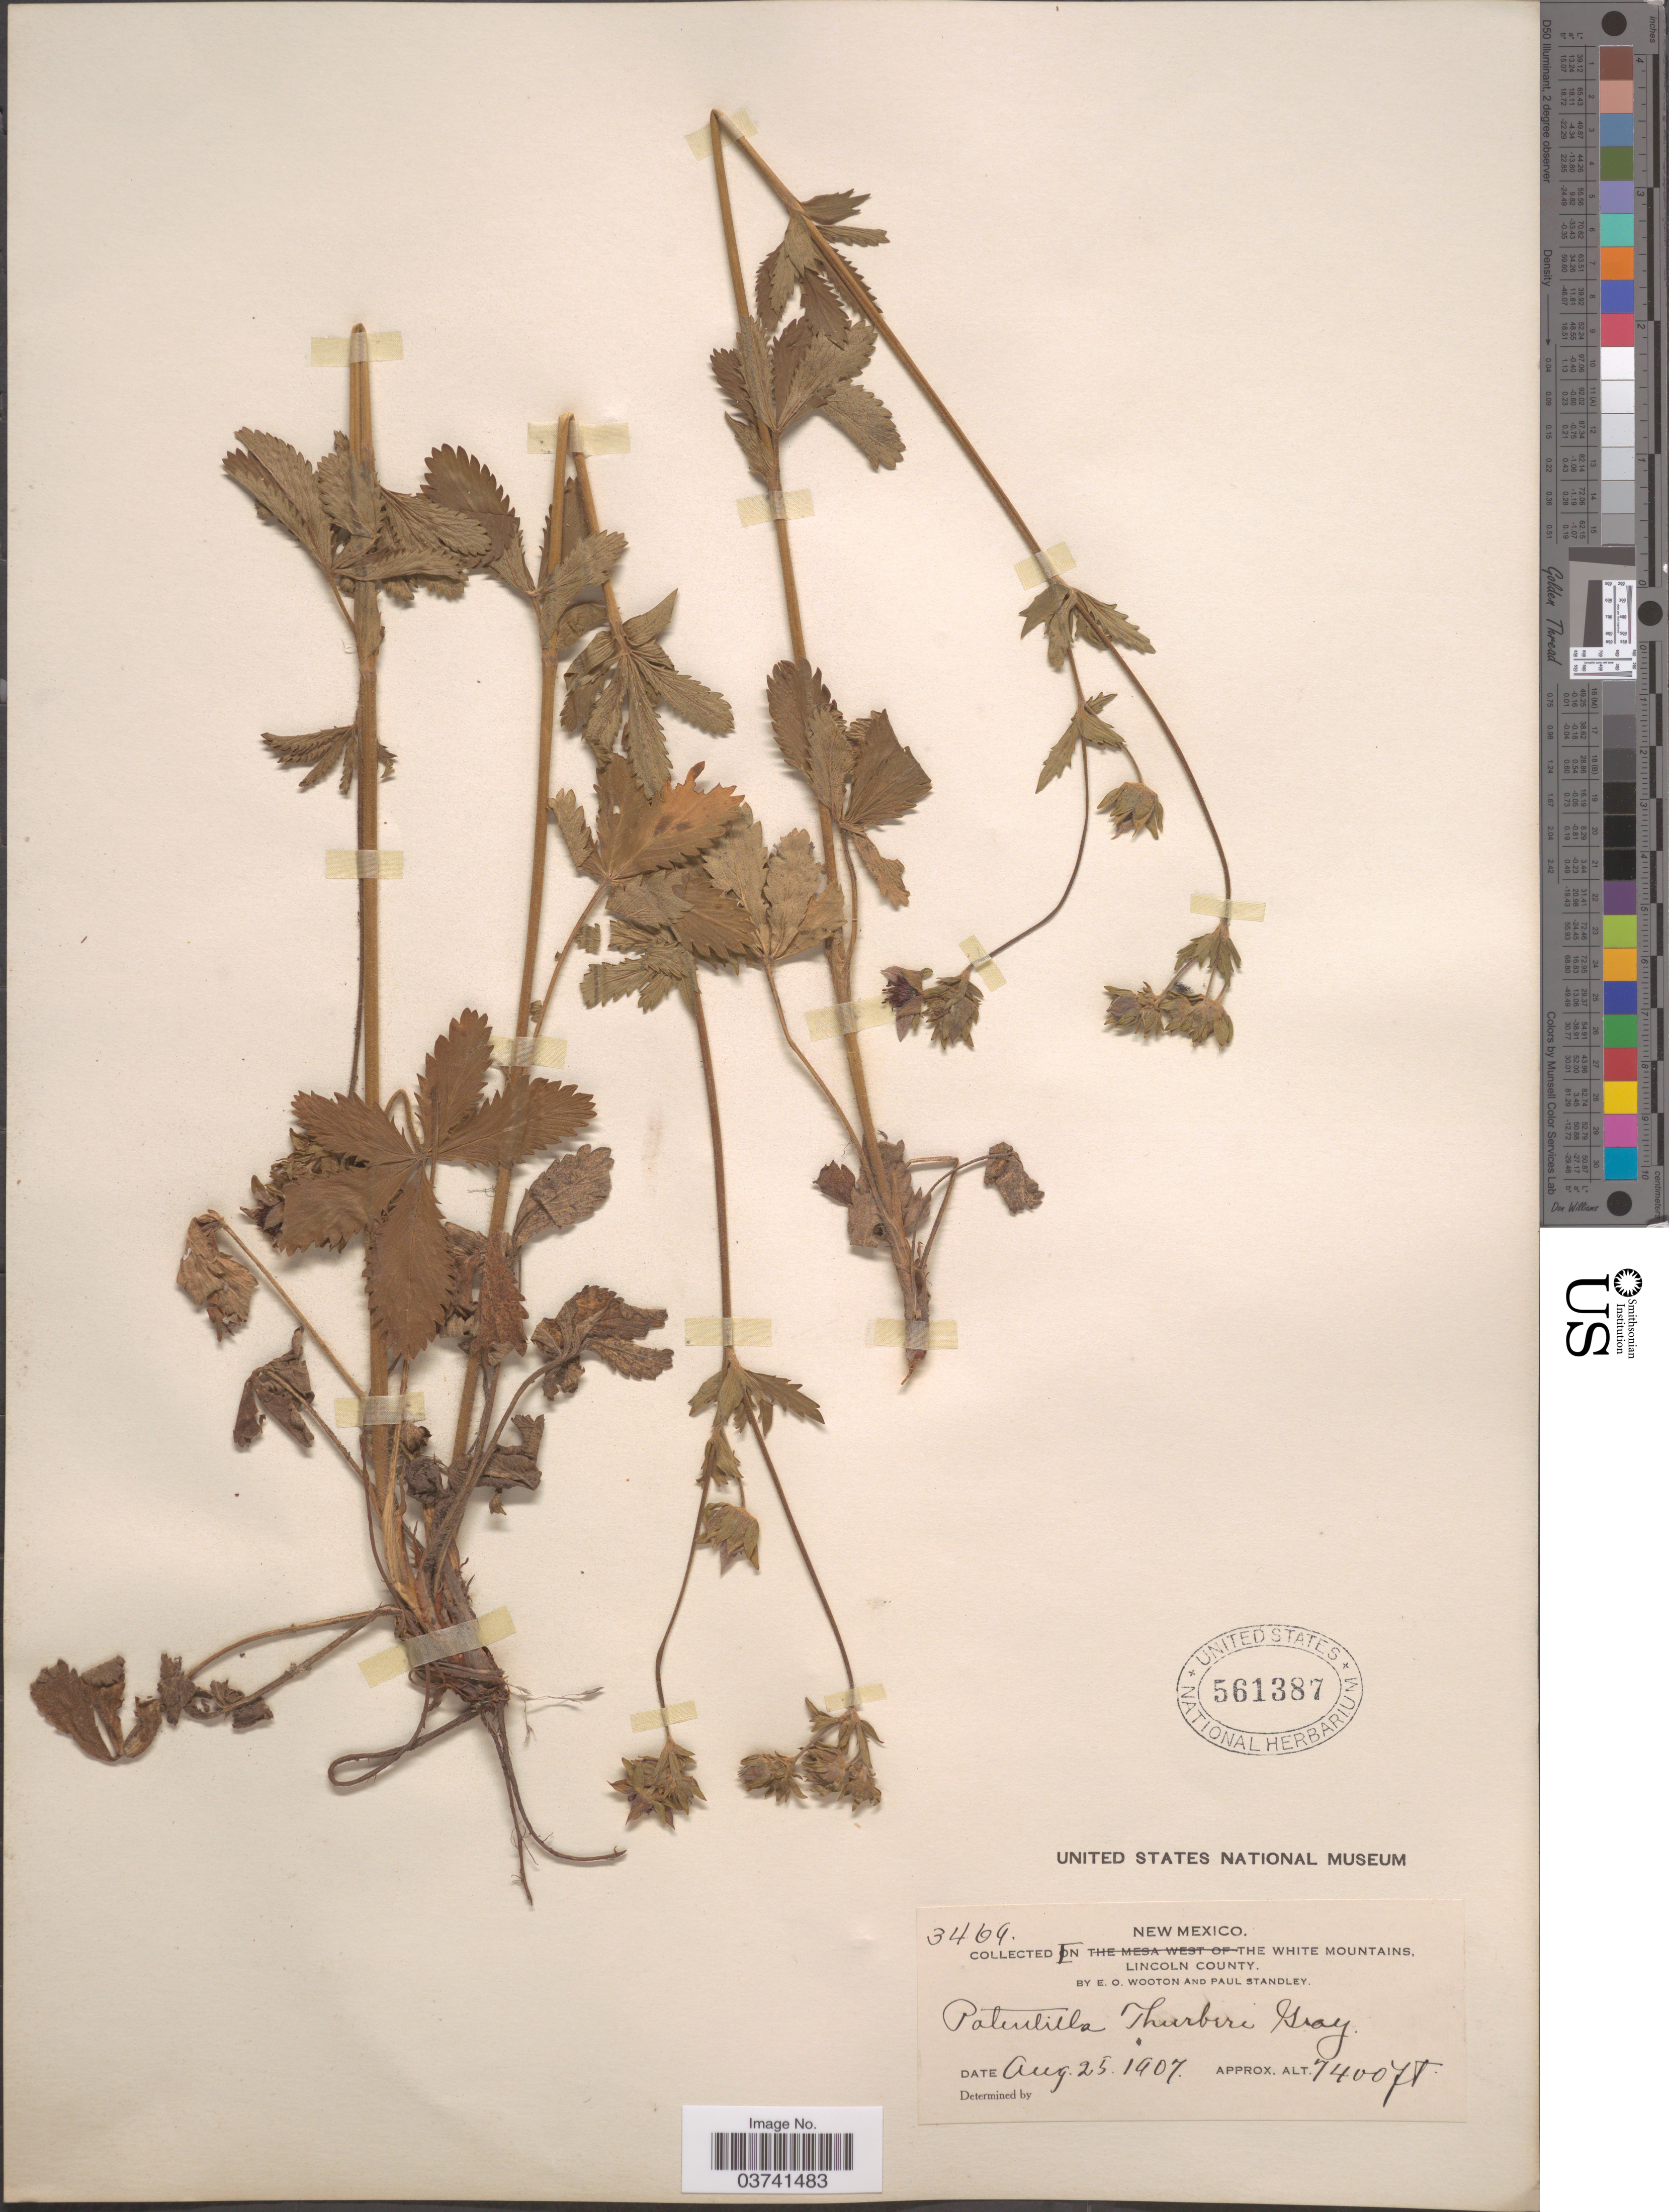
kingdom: Plantae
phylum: Tracheophyta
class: Magnoliopsida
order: Rosales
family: Rosaceae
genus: Potentilla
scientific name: Potentilla thurberi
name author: A. Gray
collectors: E. O. Wooton & P. C. Standley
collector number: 3469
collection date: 1907-08-25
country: United States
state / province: New Mexico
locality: In the White Mountains, Lincoln County.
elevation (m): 2256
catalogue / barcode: US 561387